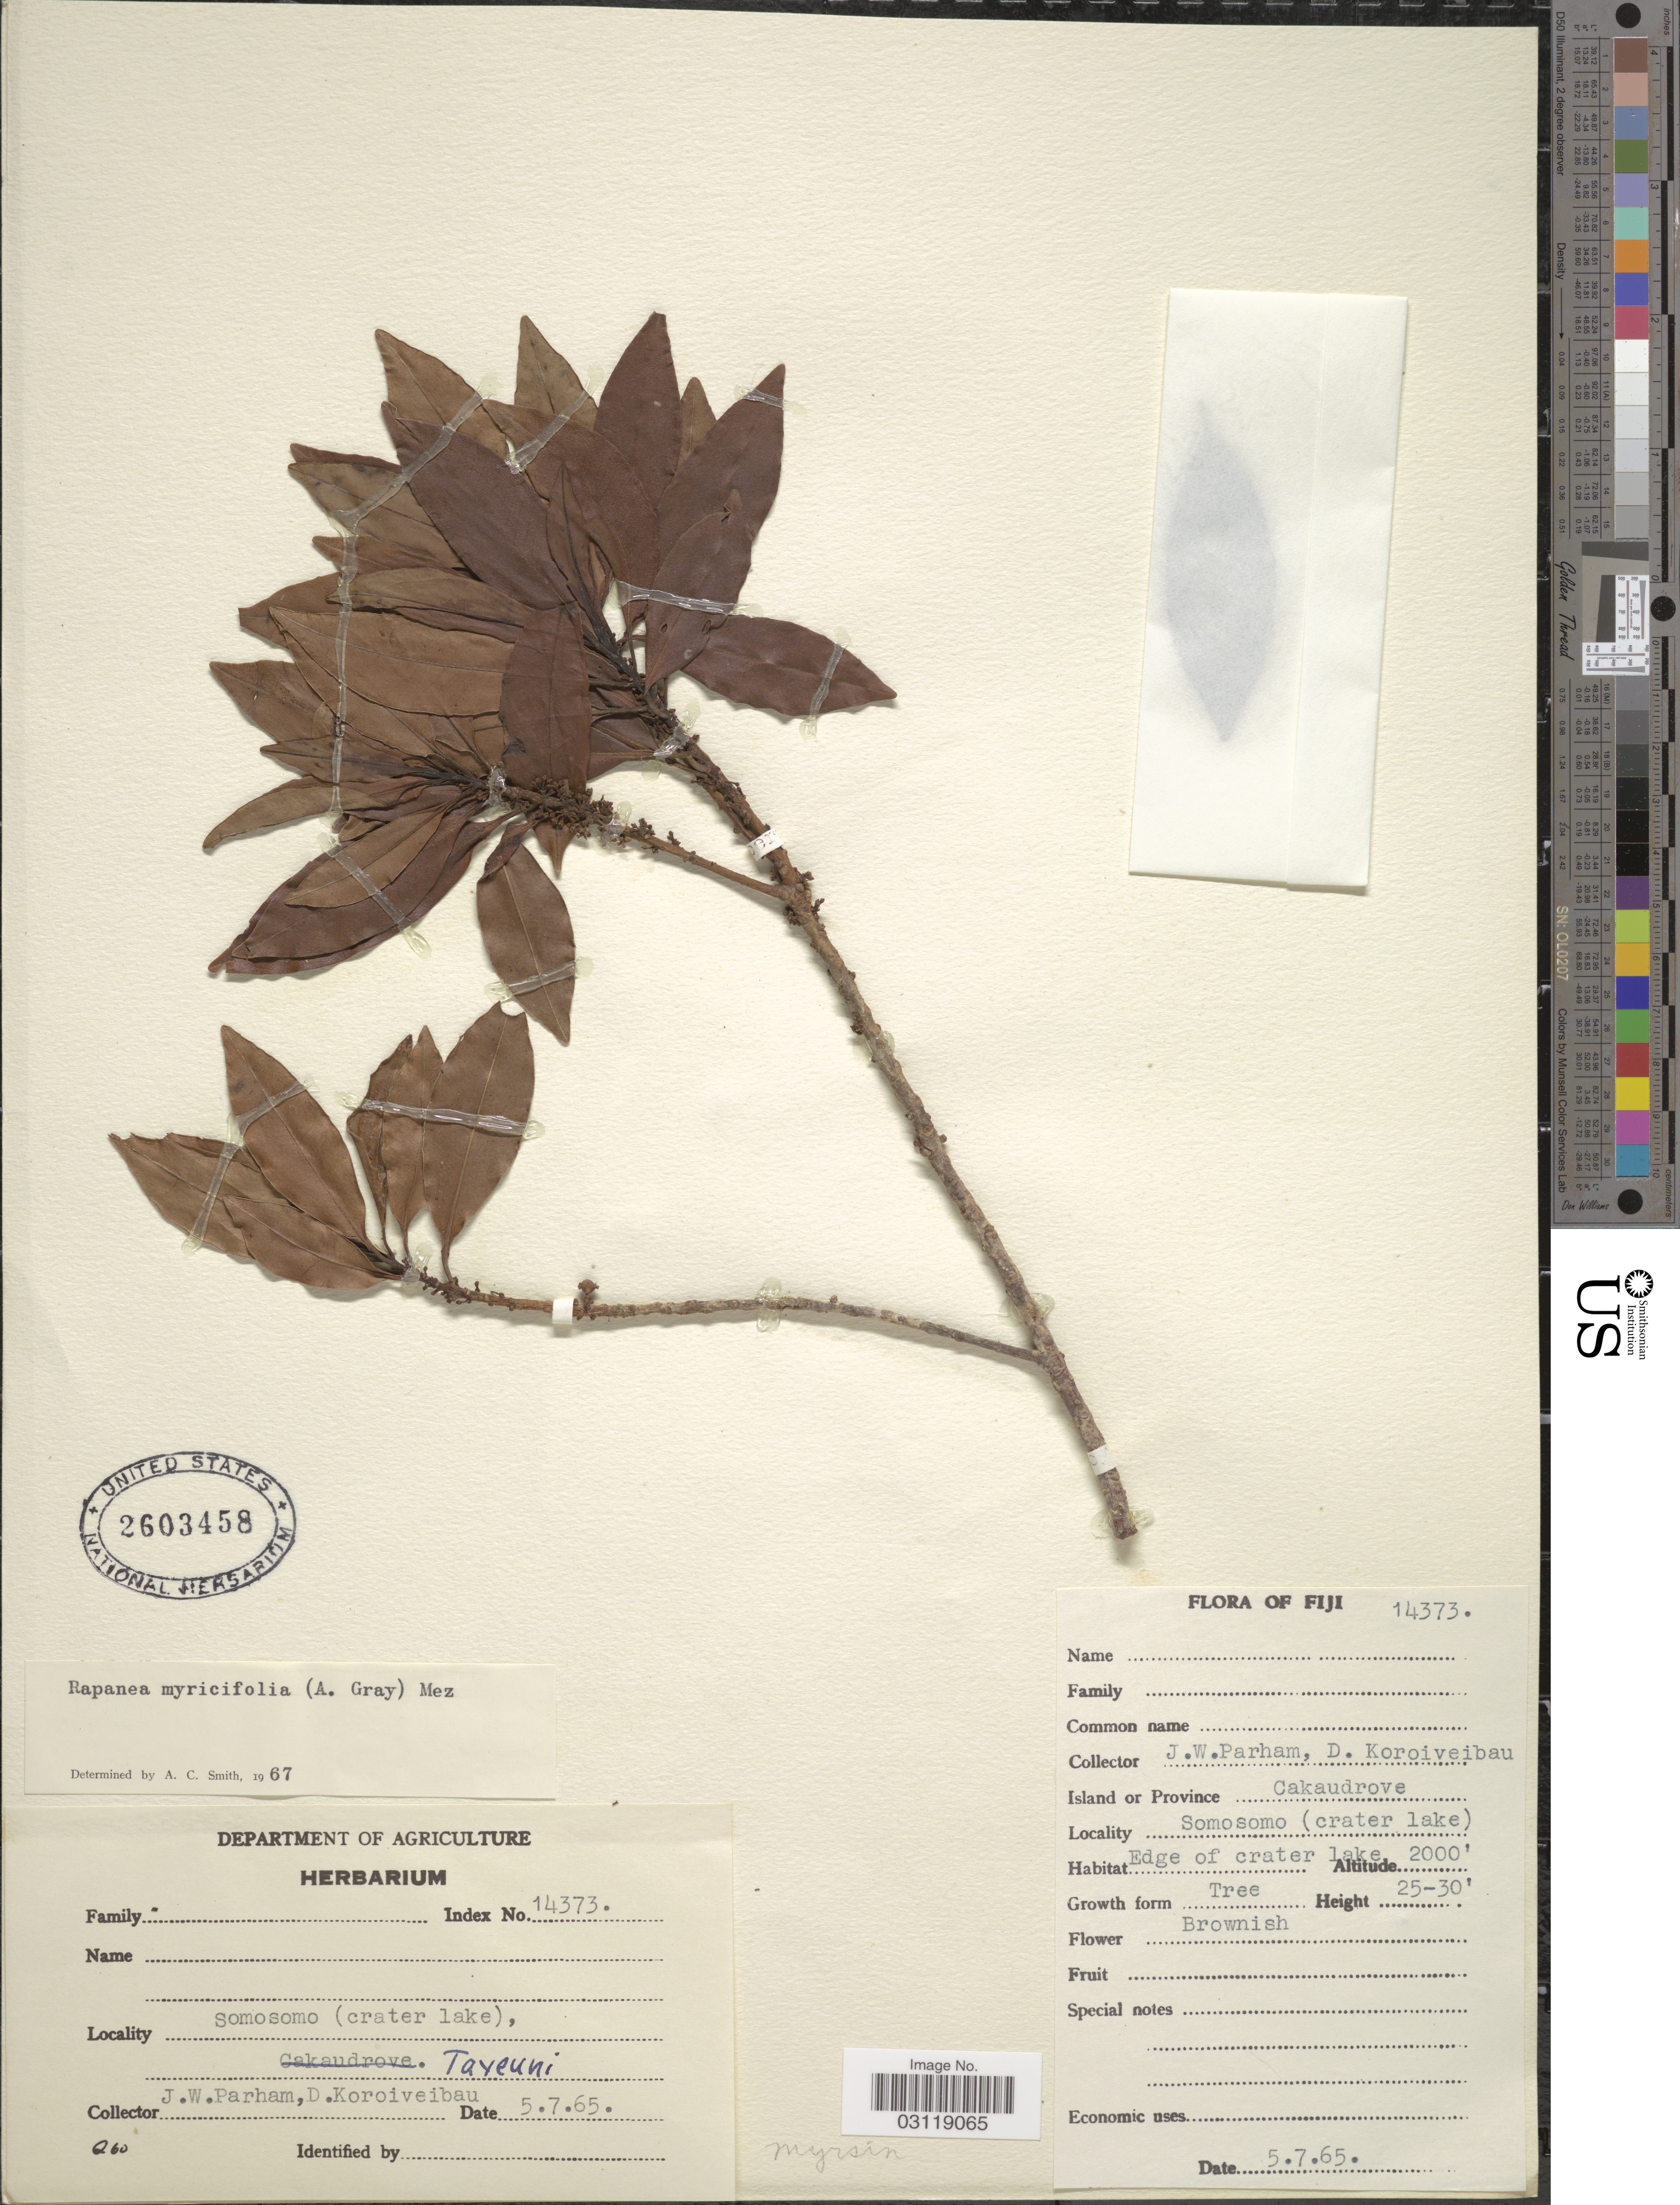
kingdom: Plantae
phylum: Tracheophyta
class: Magnoliopsida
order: Ericales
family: Primulaceae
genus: Rapanea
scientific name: Rapanea myricifolia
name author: (A. Gray) Mez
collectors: J. Parham & D. Koroiveibau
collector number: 14373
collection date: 1965-07-05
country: Fiji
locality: Somosomo (crater lake). Tayeuni.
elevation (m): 610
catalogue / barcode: US 2603458